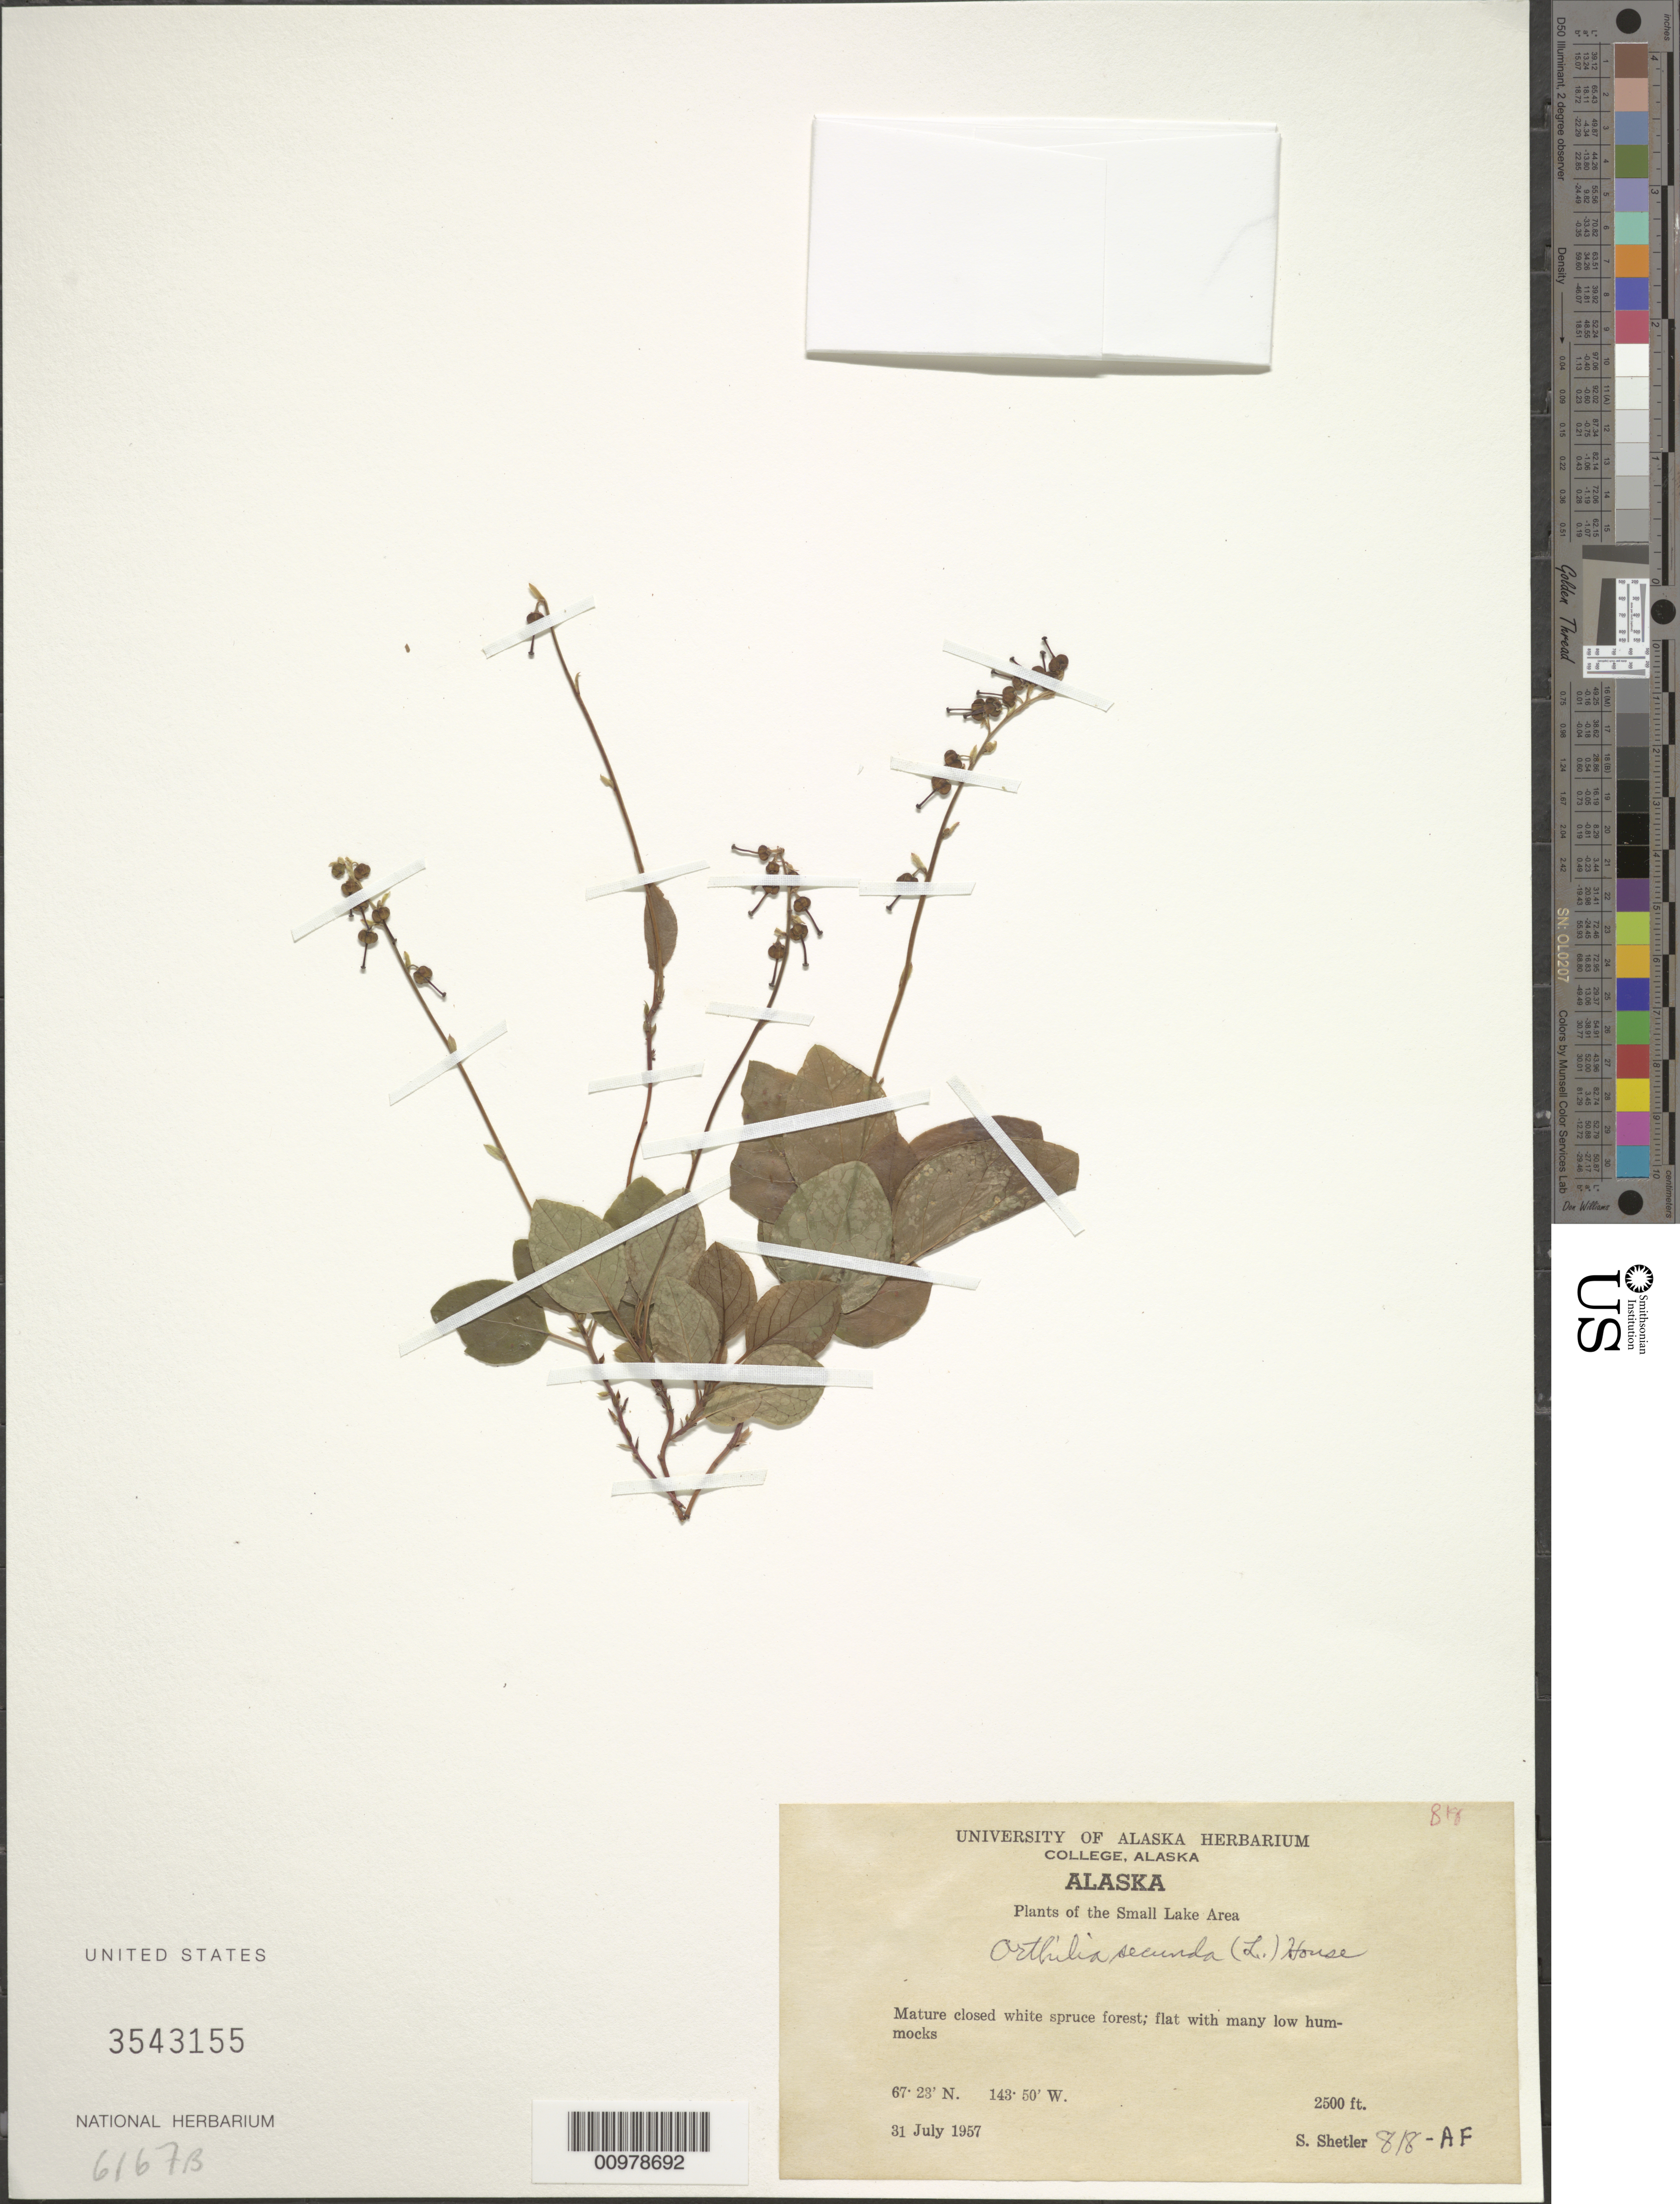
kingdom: Plantae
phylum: Tracheophyta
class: Magnoliopsida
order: Ericales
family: Ericaceae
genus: Orthilia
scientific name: Orthilia secunda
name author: (L.) House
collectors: S. Shetler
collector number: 818-AF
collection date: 1957-07-31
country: United States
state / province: Alaska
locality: Small Lake Area.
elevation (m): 762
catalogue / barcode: US 3543155